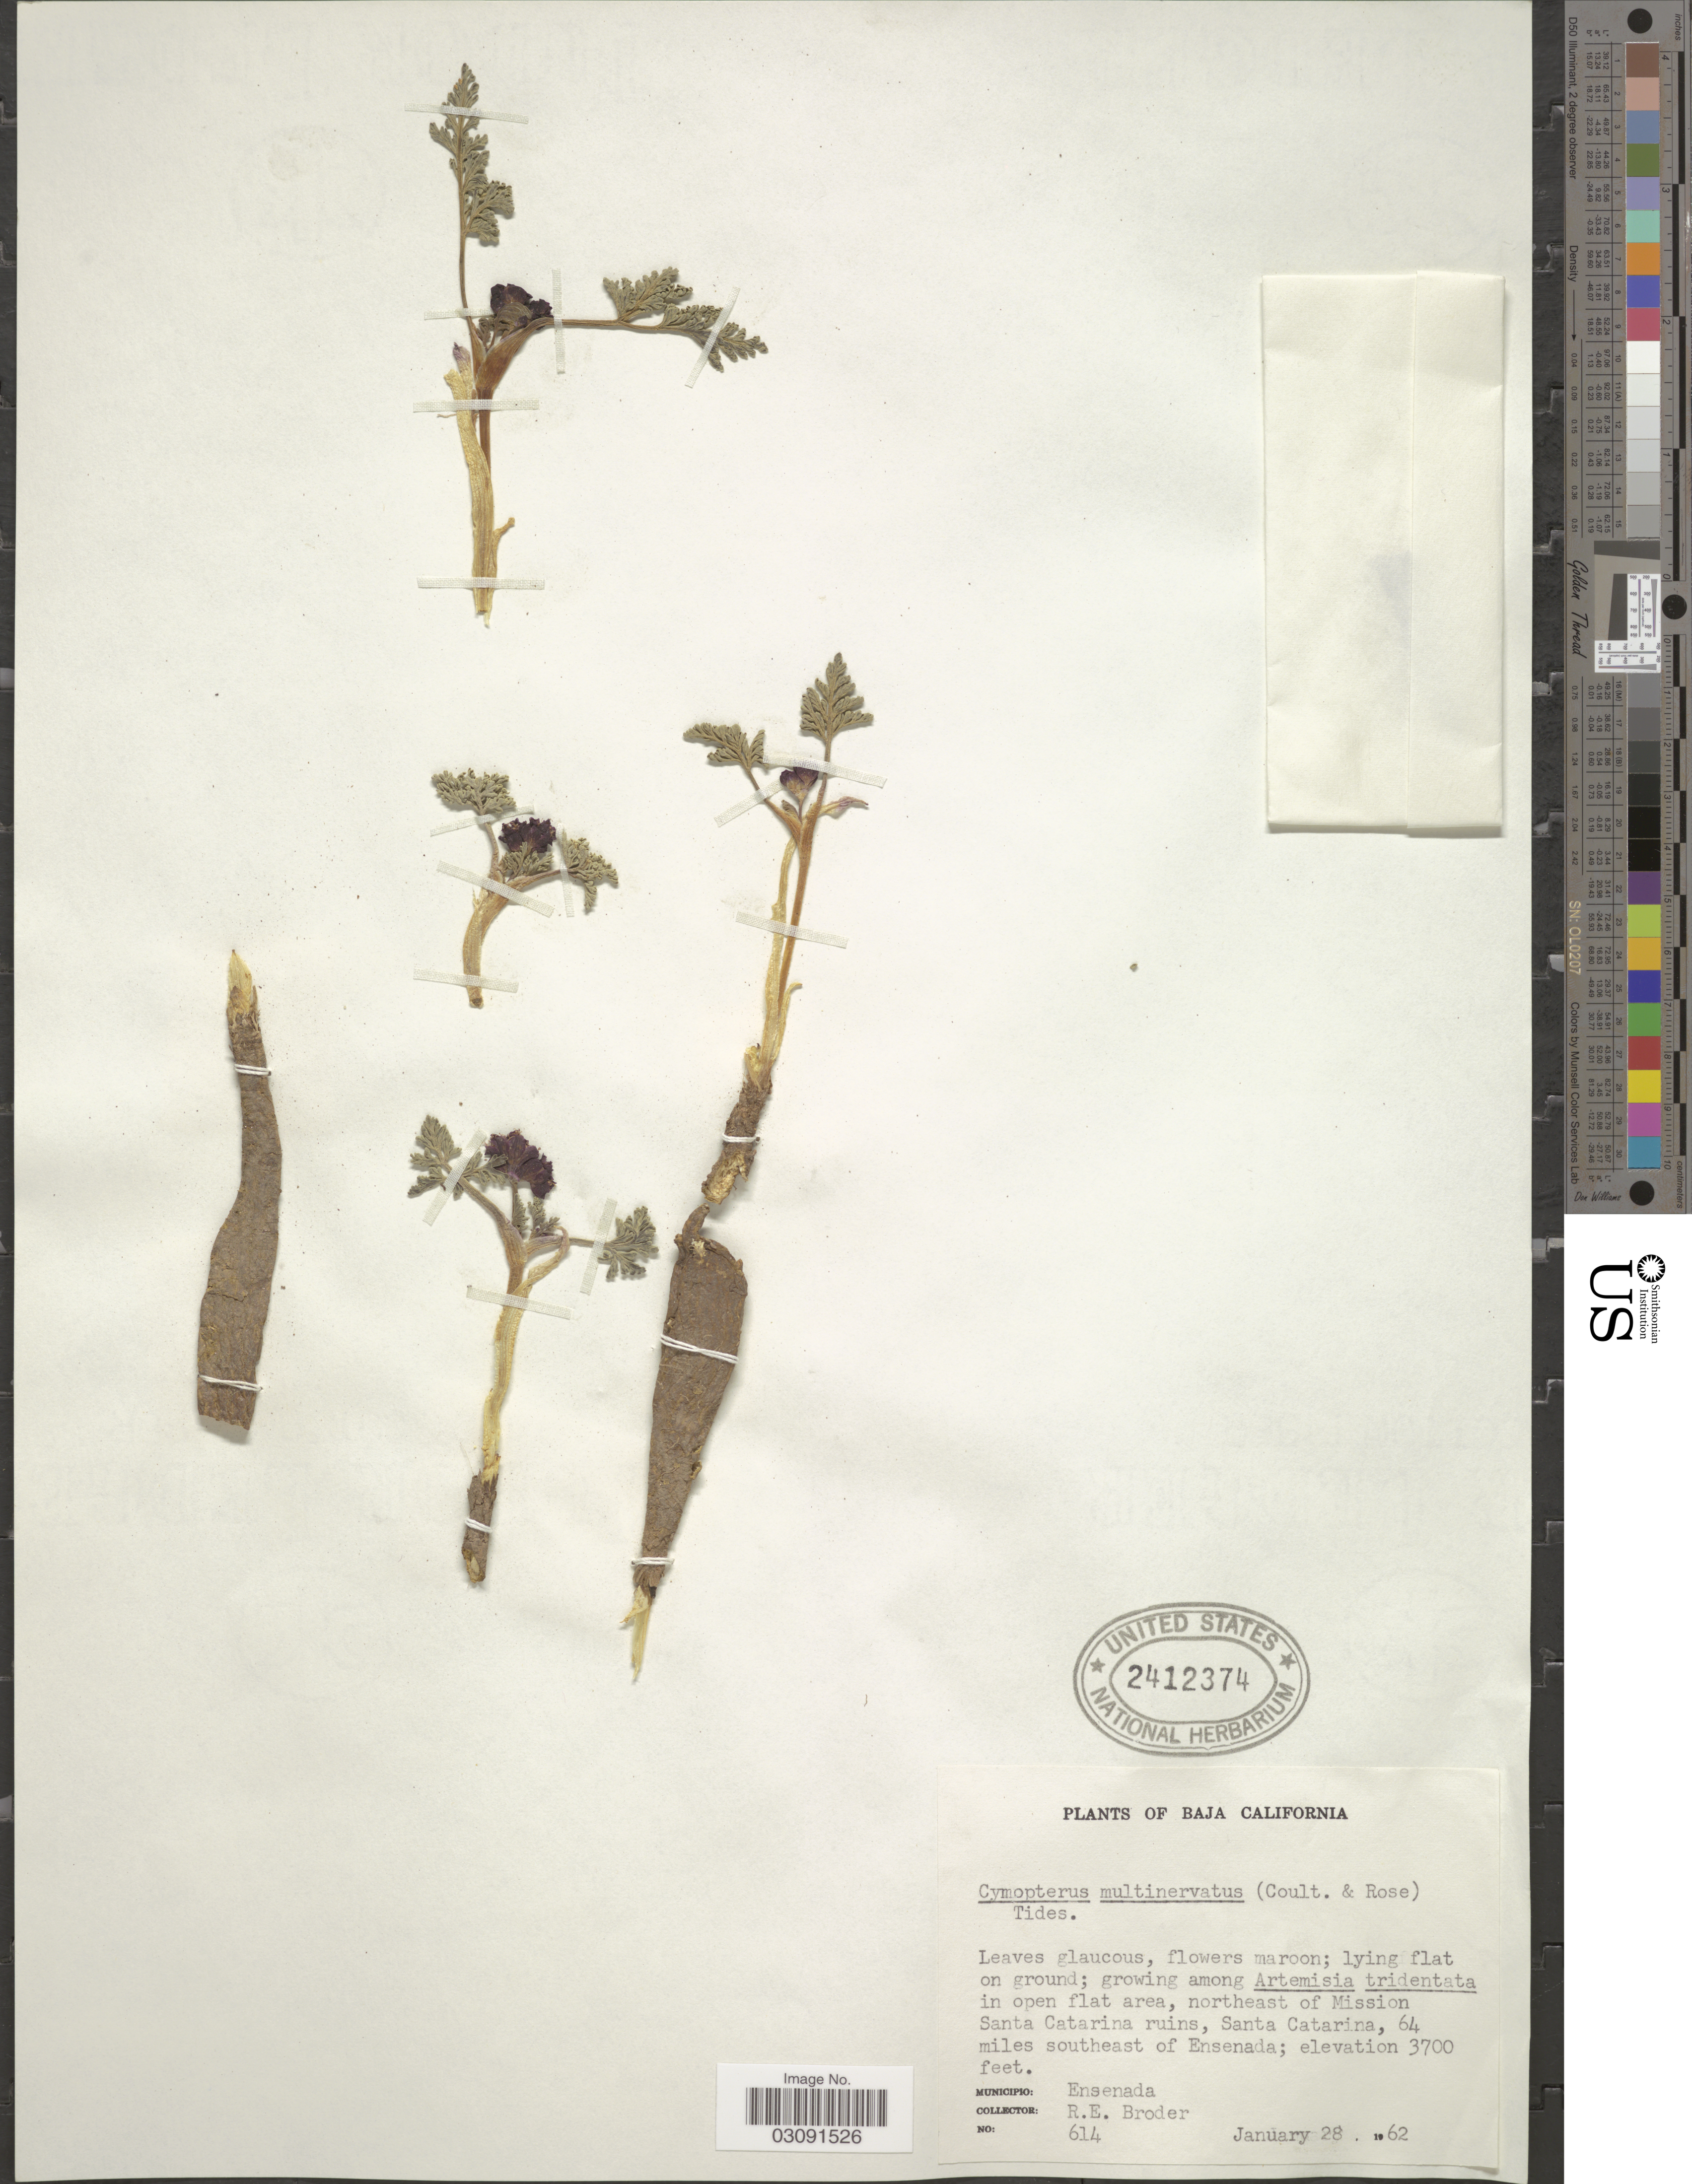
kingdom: Plantae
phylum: Tracheophyta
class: Magnoliopsida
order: Apiales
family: Apiaceae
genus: Cymopterus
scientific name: Cymopterus multinervatus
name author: (J.M. Coult.) Tidestr.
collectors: R. Broder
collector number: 614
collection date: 1962-01-28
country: Mexico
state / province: Baja California Norte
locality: Northeast of Mission Santa Catarina ruins, Santa Catarina, 64 miles southeast of Ensenada, Municipio: Ensenada.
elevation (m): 1128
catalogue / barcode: US 2412374